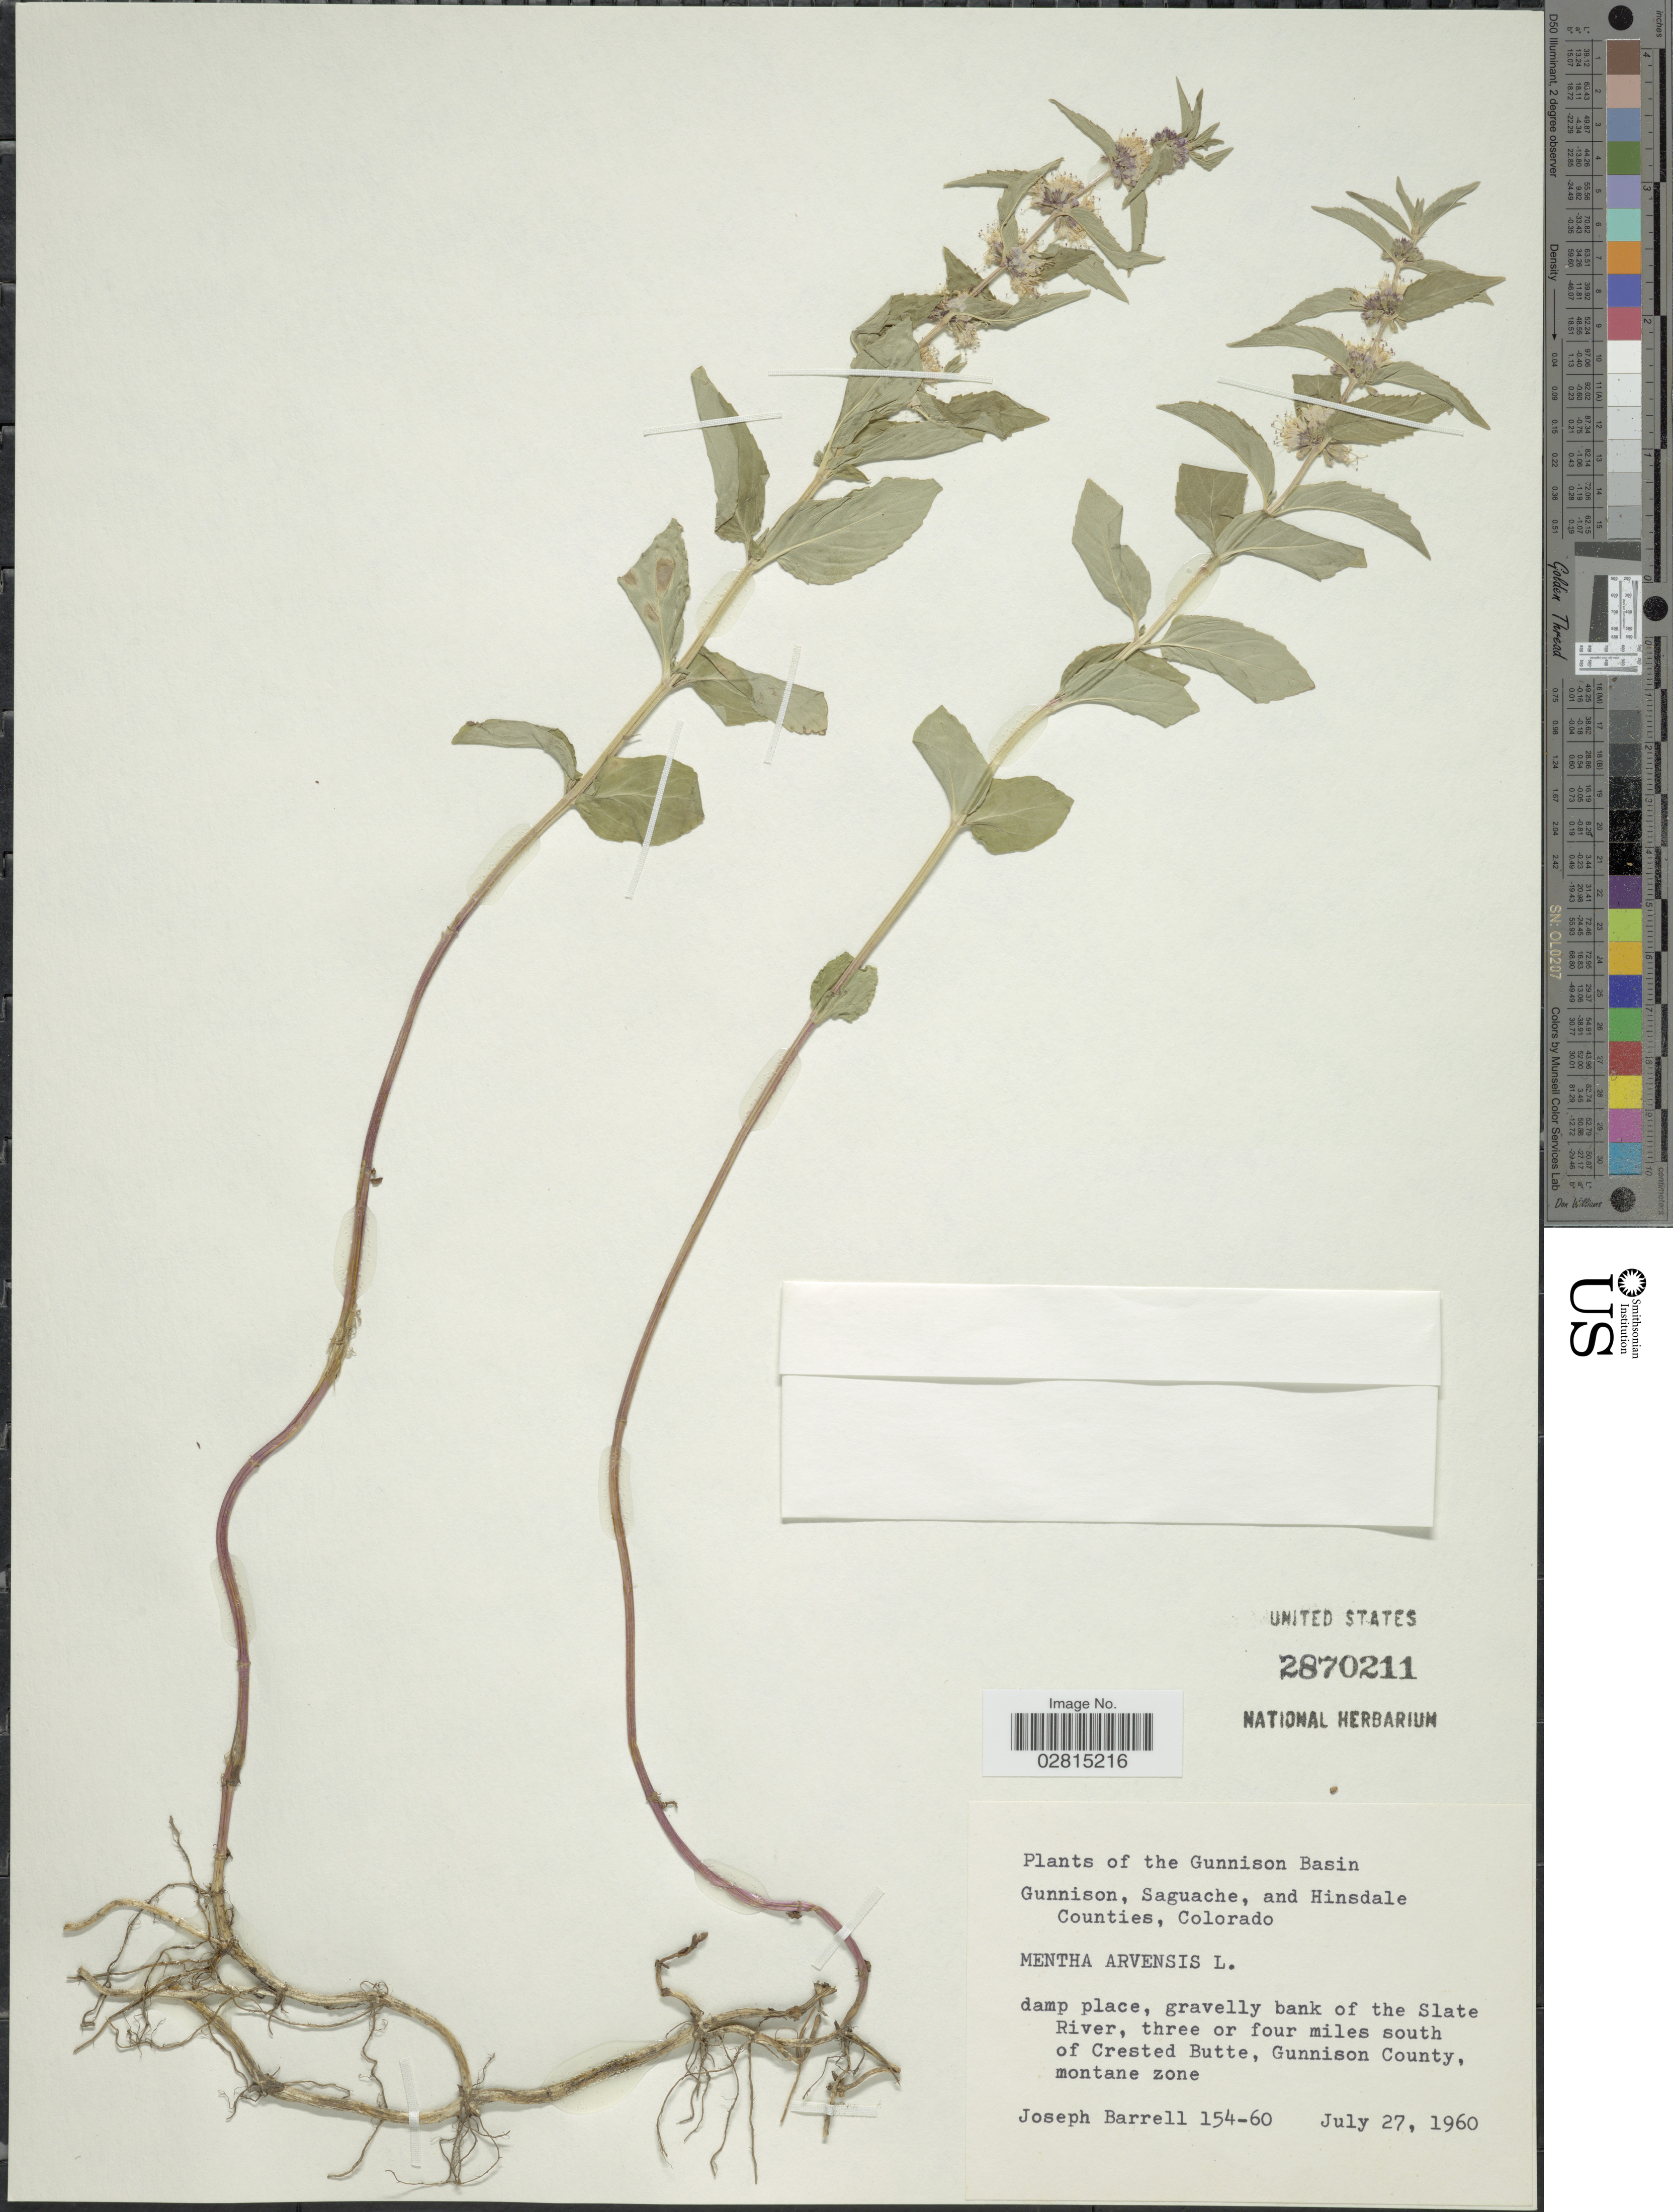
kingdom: Plantae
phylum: Tracheophyta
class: Magnoliopsida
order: Lamiales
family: Lamiaceae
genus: Mentha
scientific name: Mentha arvensis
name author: L.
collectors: J. Barrell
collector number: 154-60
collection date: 1960-07-27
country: United States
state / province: Colorado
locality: Gunnison Basin, Gunnison, Saguache, and Hinsdale Counties, bank of the Slate River, three or four miles south of Crested Butte, Gunnison County.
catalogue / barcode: US 2870211